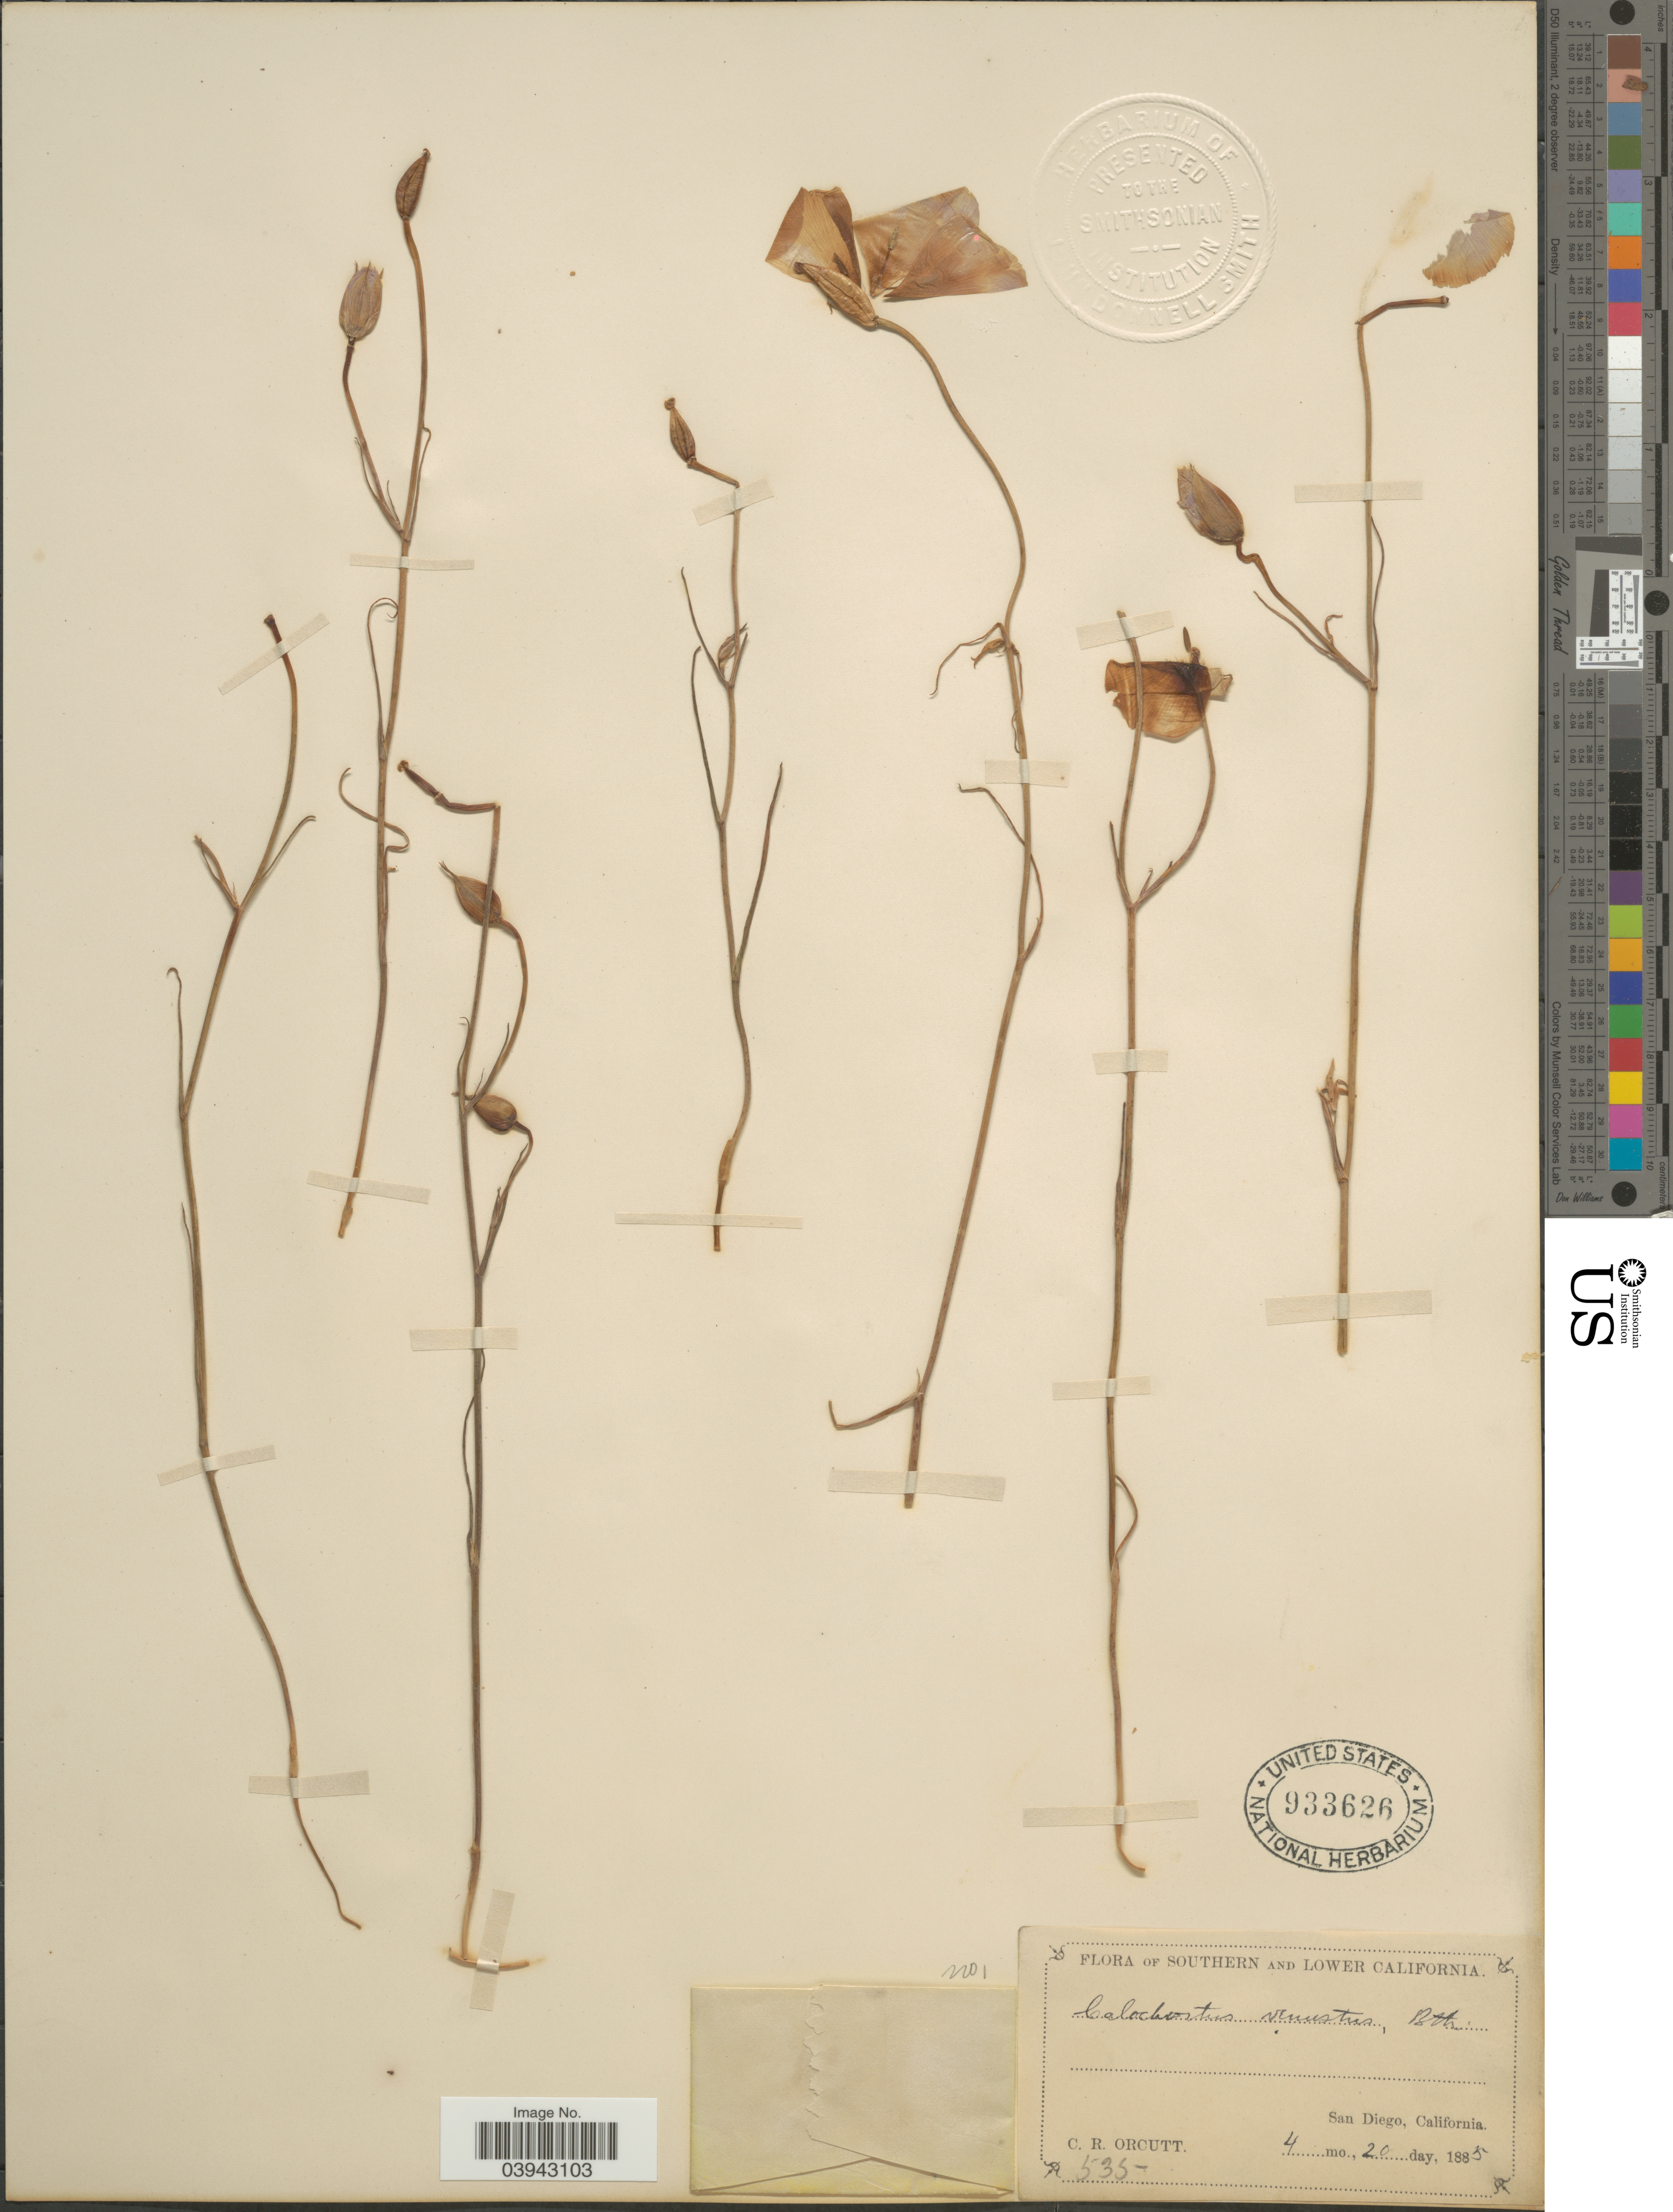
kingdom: Plantae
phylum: Tracheophyta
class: Liliopsida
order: Liliales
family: Liliaceae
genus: Calochortus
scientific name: Calochortus venustus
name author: Douglas ex Benth.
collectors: C. R. Orcutt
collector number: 535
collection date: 1885-04-20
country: United States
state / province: California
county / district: San Diego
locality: Southern California. San Diego.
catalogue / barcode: US 933626